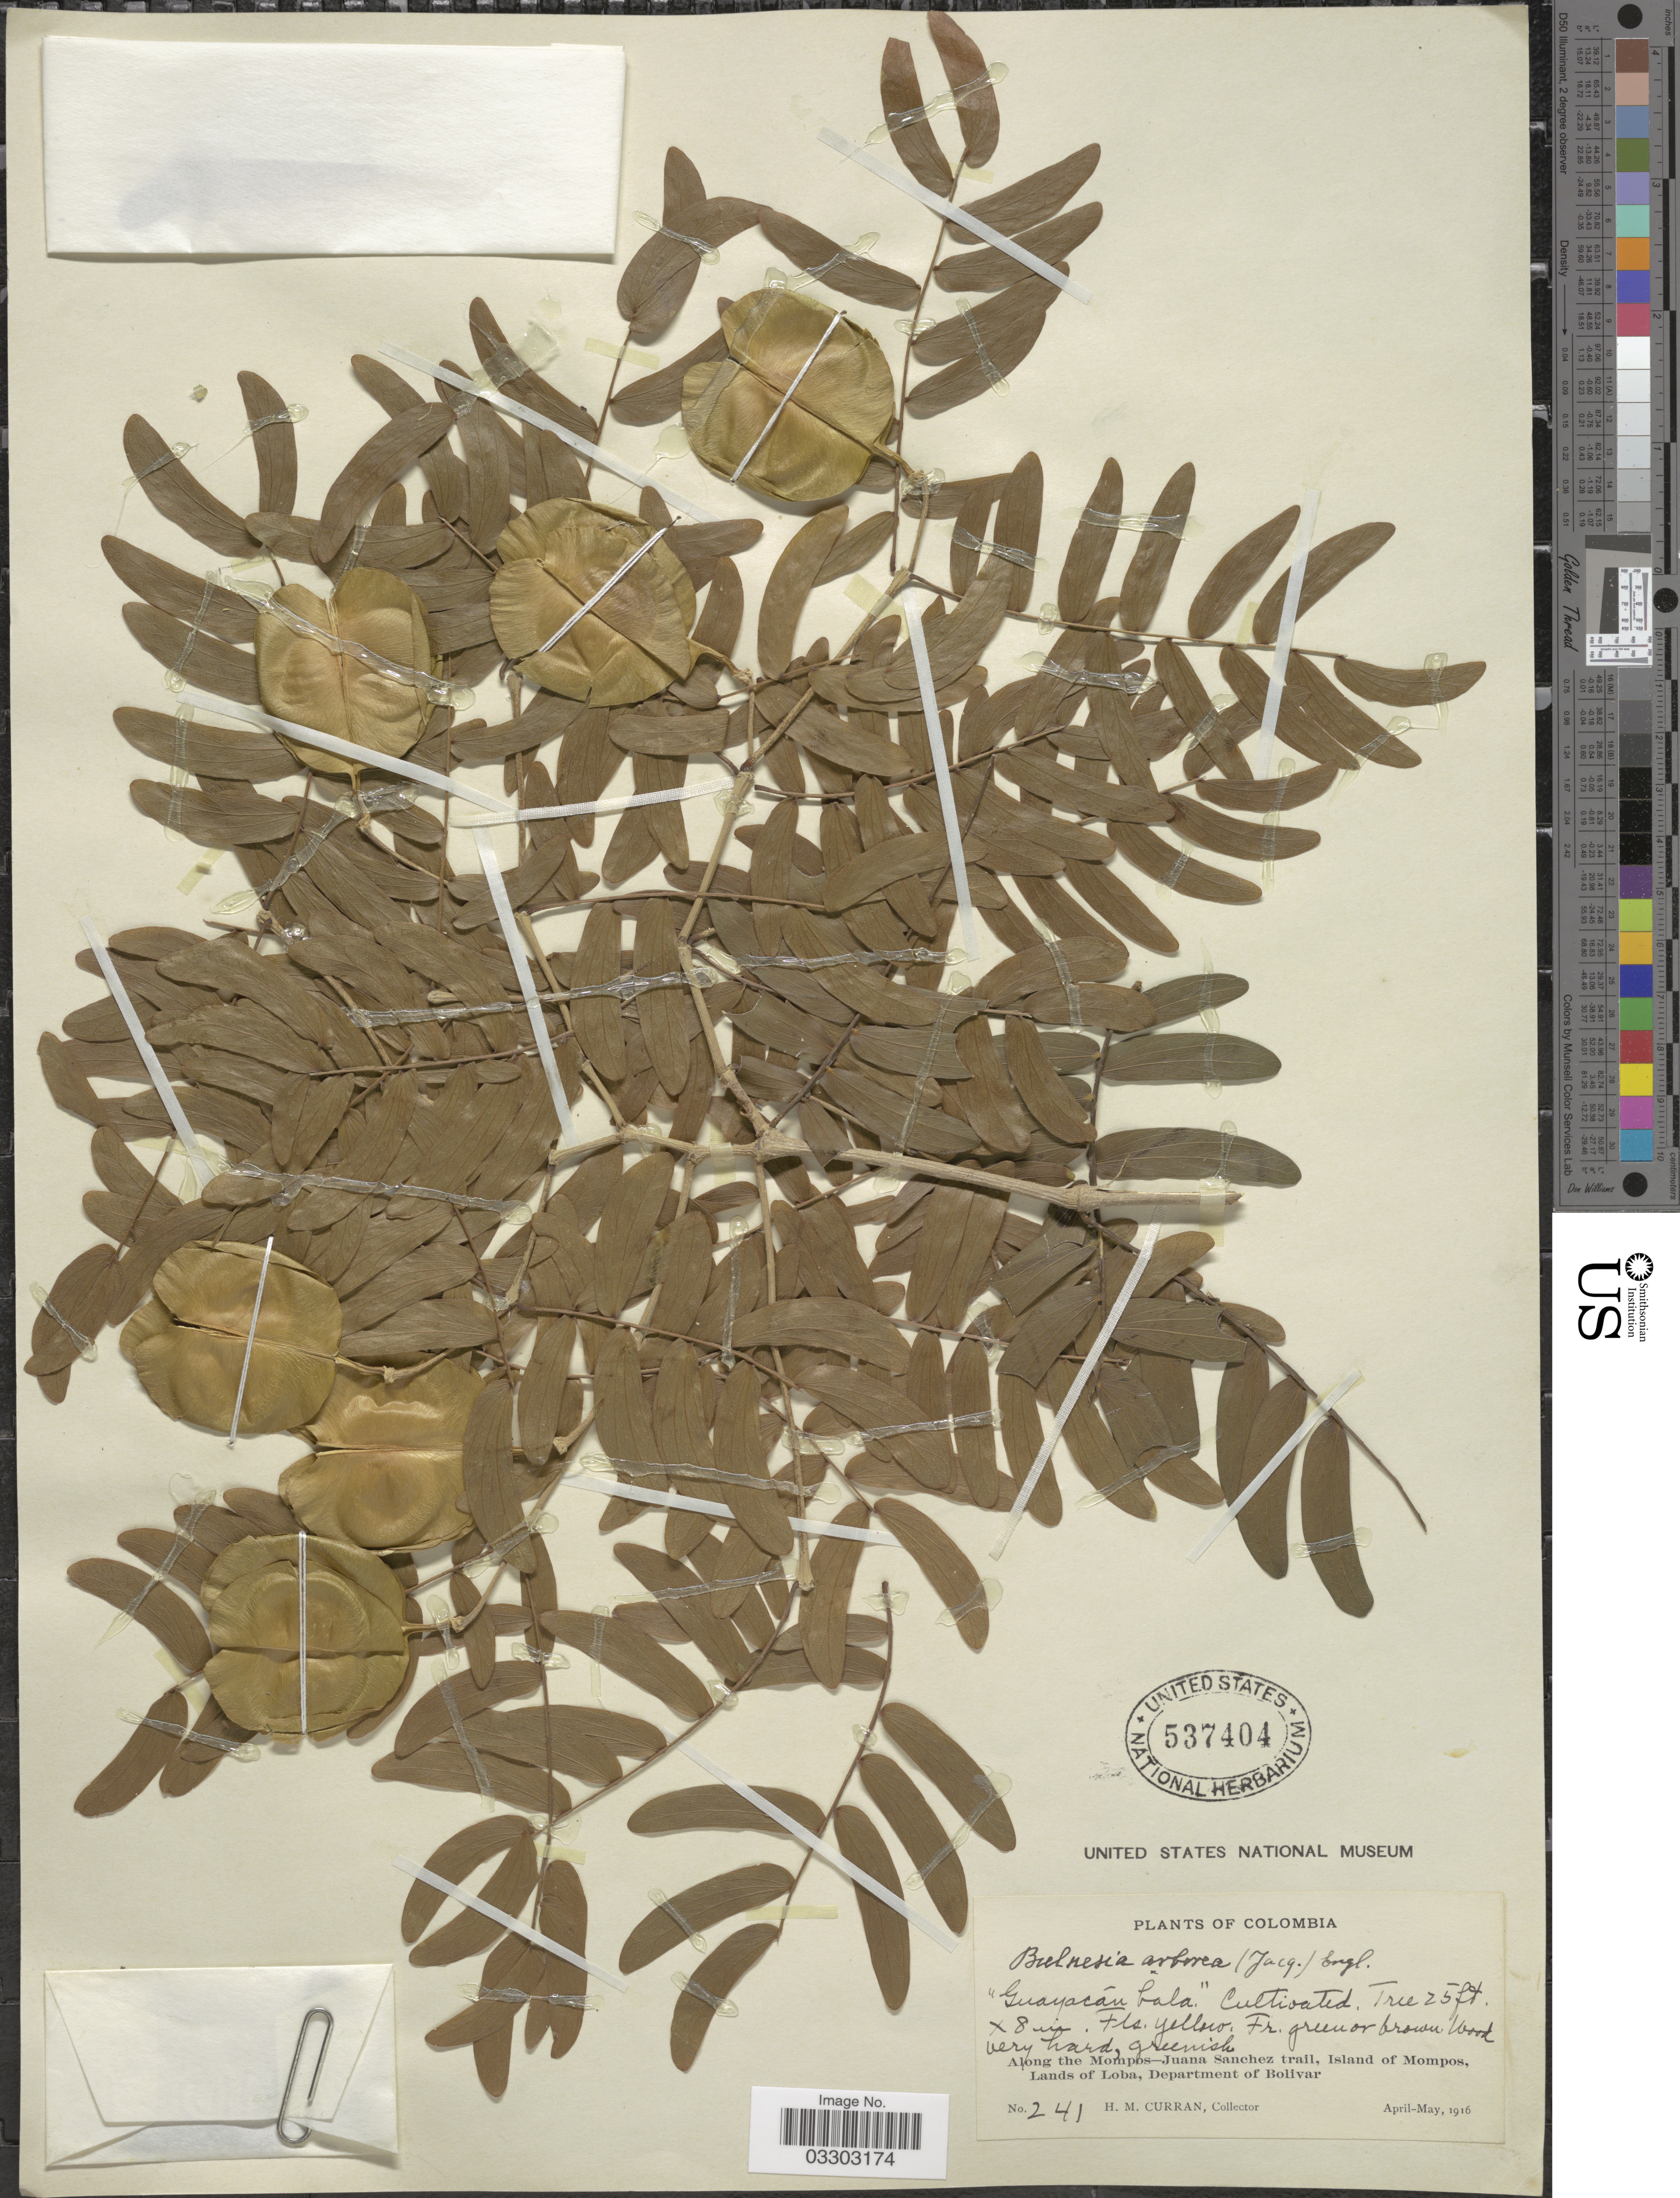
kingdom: Plantae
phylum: Tracheophyta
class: Magnoliopsida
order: Zygophyllales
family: Zygophyllaceae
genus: Gonopterodendron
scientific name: Gonopterodendron arboreum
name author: (Jacq.) Godoy-Bürki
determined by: U.S. National Herbarium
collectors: H. M. Curran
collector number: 241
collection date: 1916-04/1916-05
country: Colombia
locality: Along the Mompos- Juana Sanchez trail, Island of Mompos, Lands of Loba, Department of Bolivar.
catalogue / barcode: US 537404